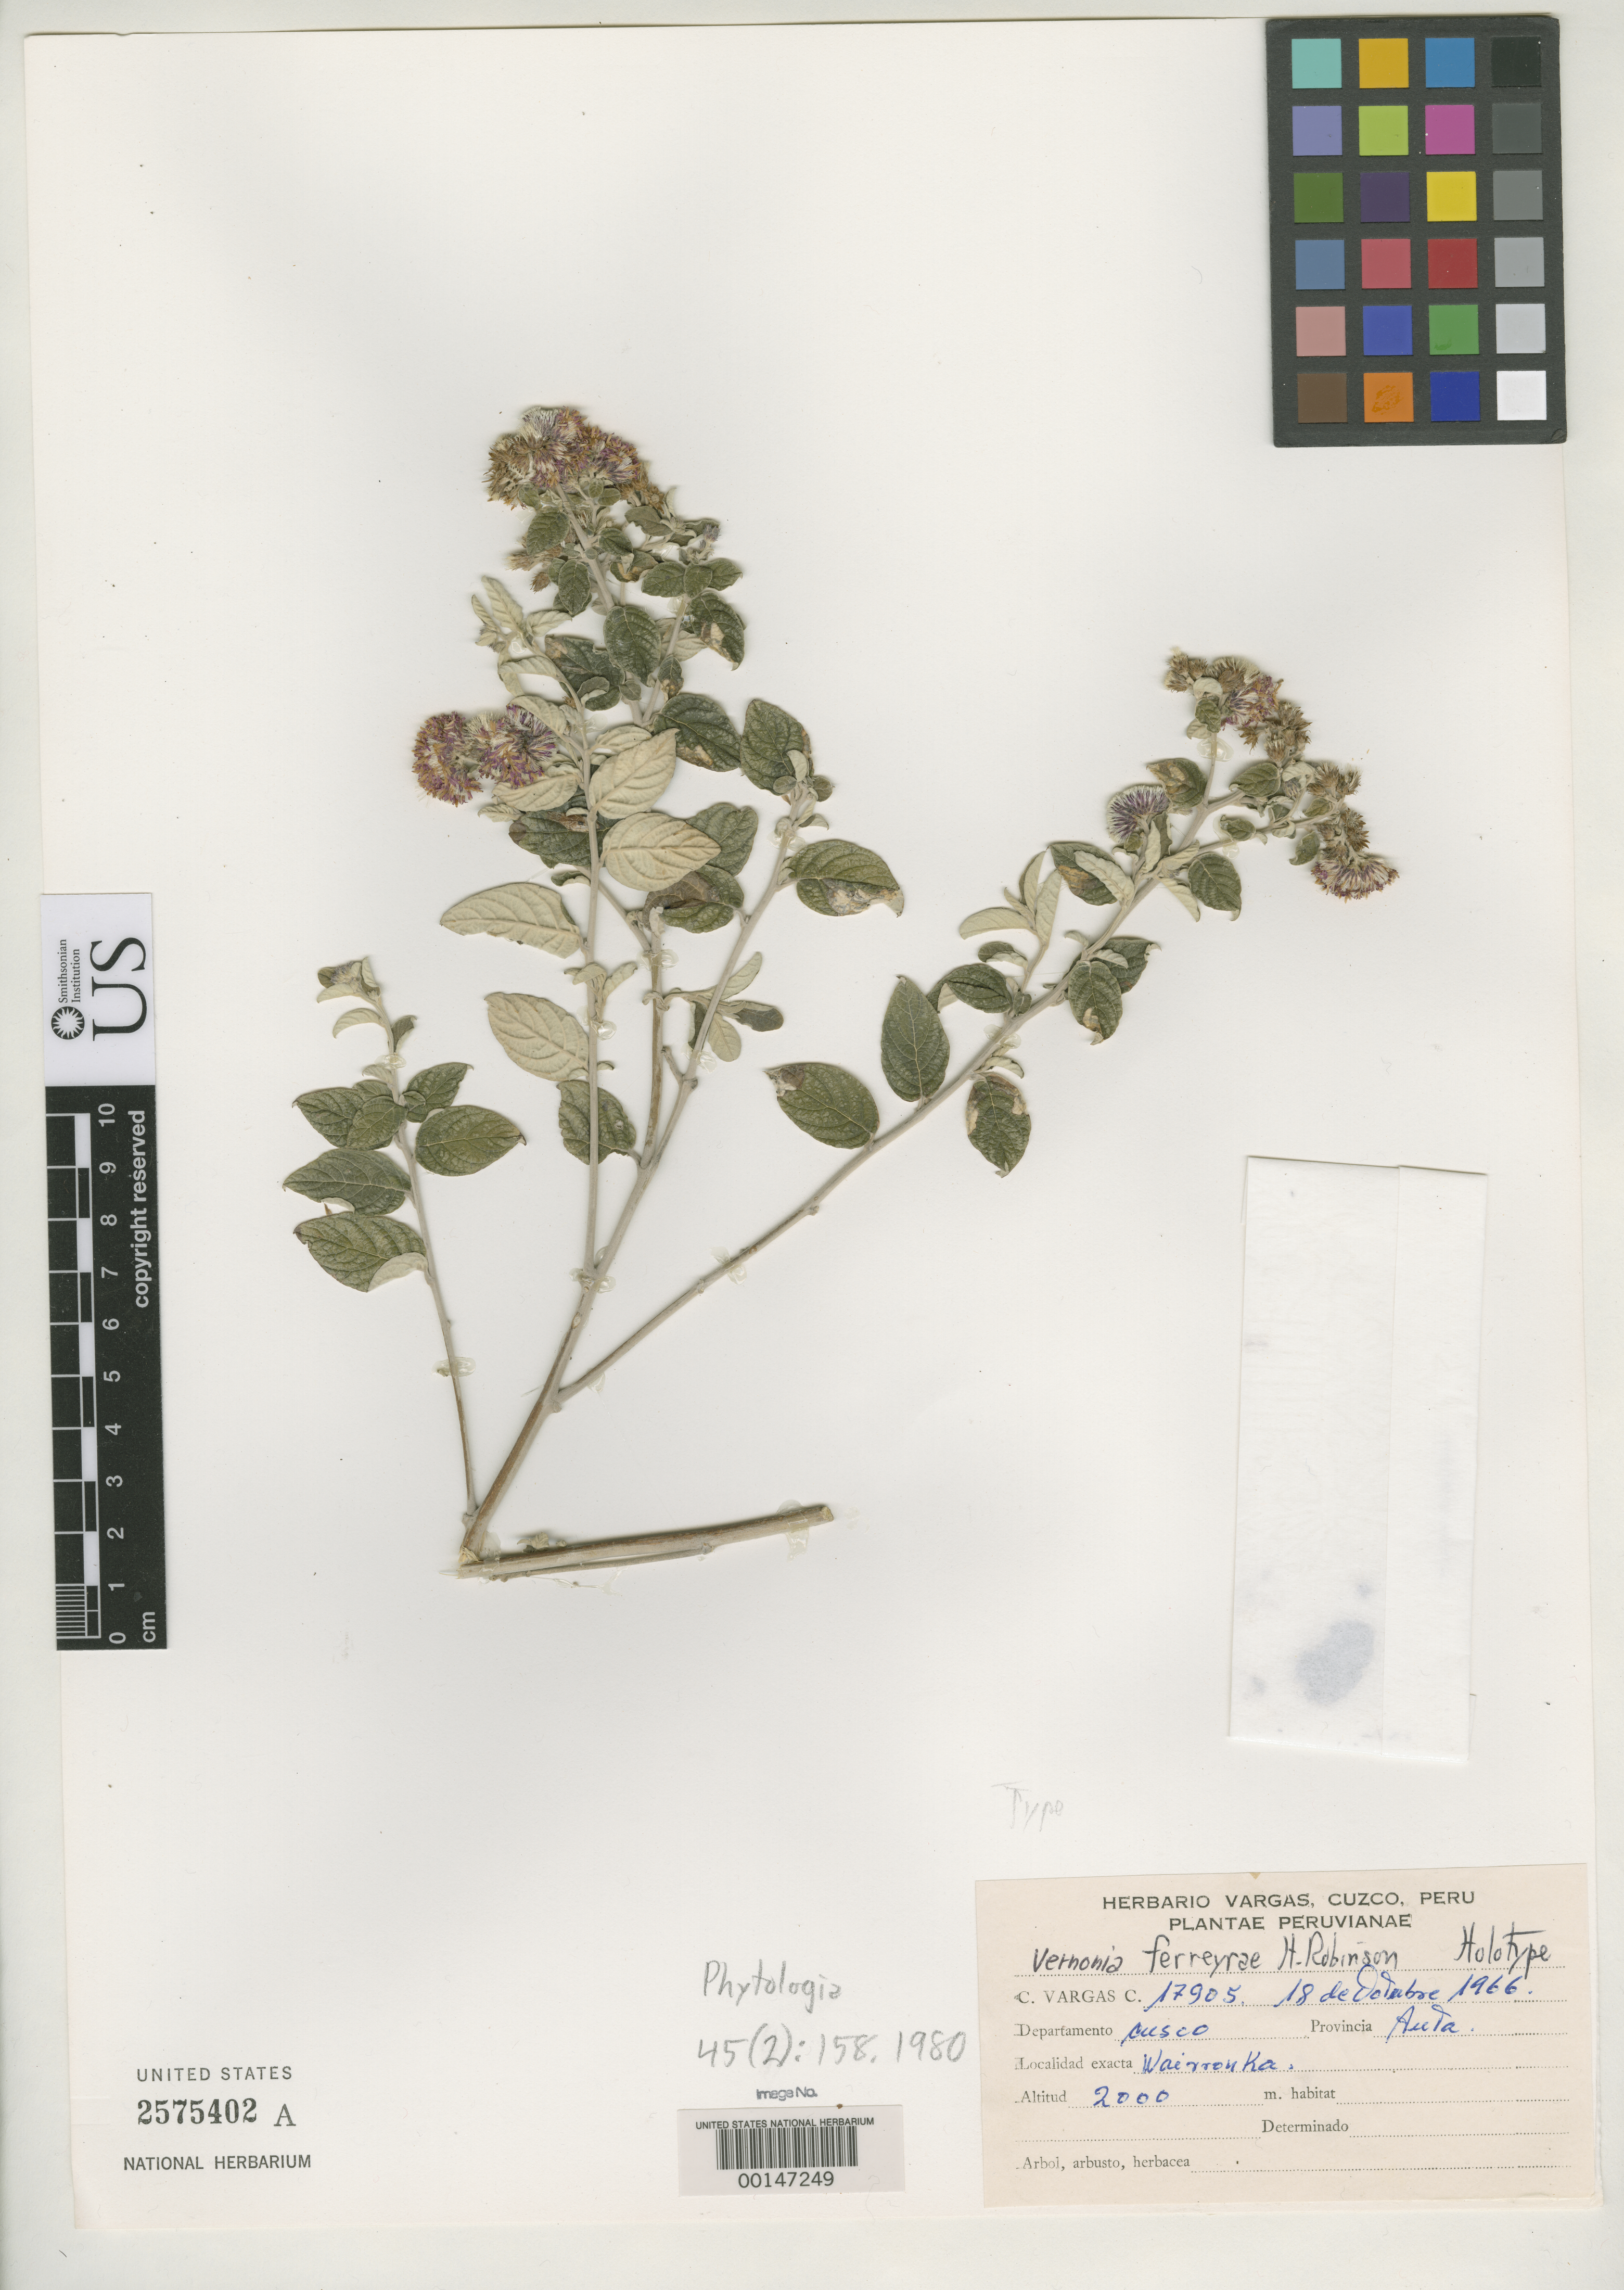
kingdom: Plantae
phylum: Tracheophyta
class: Magnoliopsida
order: Asterales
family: Asteraceae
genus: Vernonia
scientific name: Vernonia ferreyrae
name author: H. Rob.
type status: Holotype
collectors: C. Vargas Calderón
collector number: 17905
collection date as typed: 18 Oct 1966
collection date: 1966-10-18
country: Peru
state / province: Cusco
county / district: Anta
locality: Wairronka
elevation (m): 2000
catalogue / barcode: US 2575402A